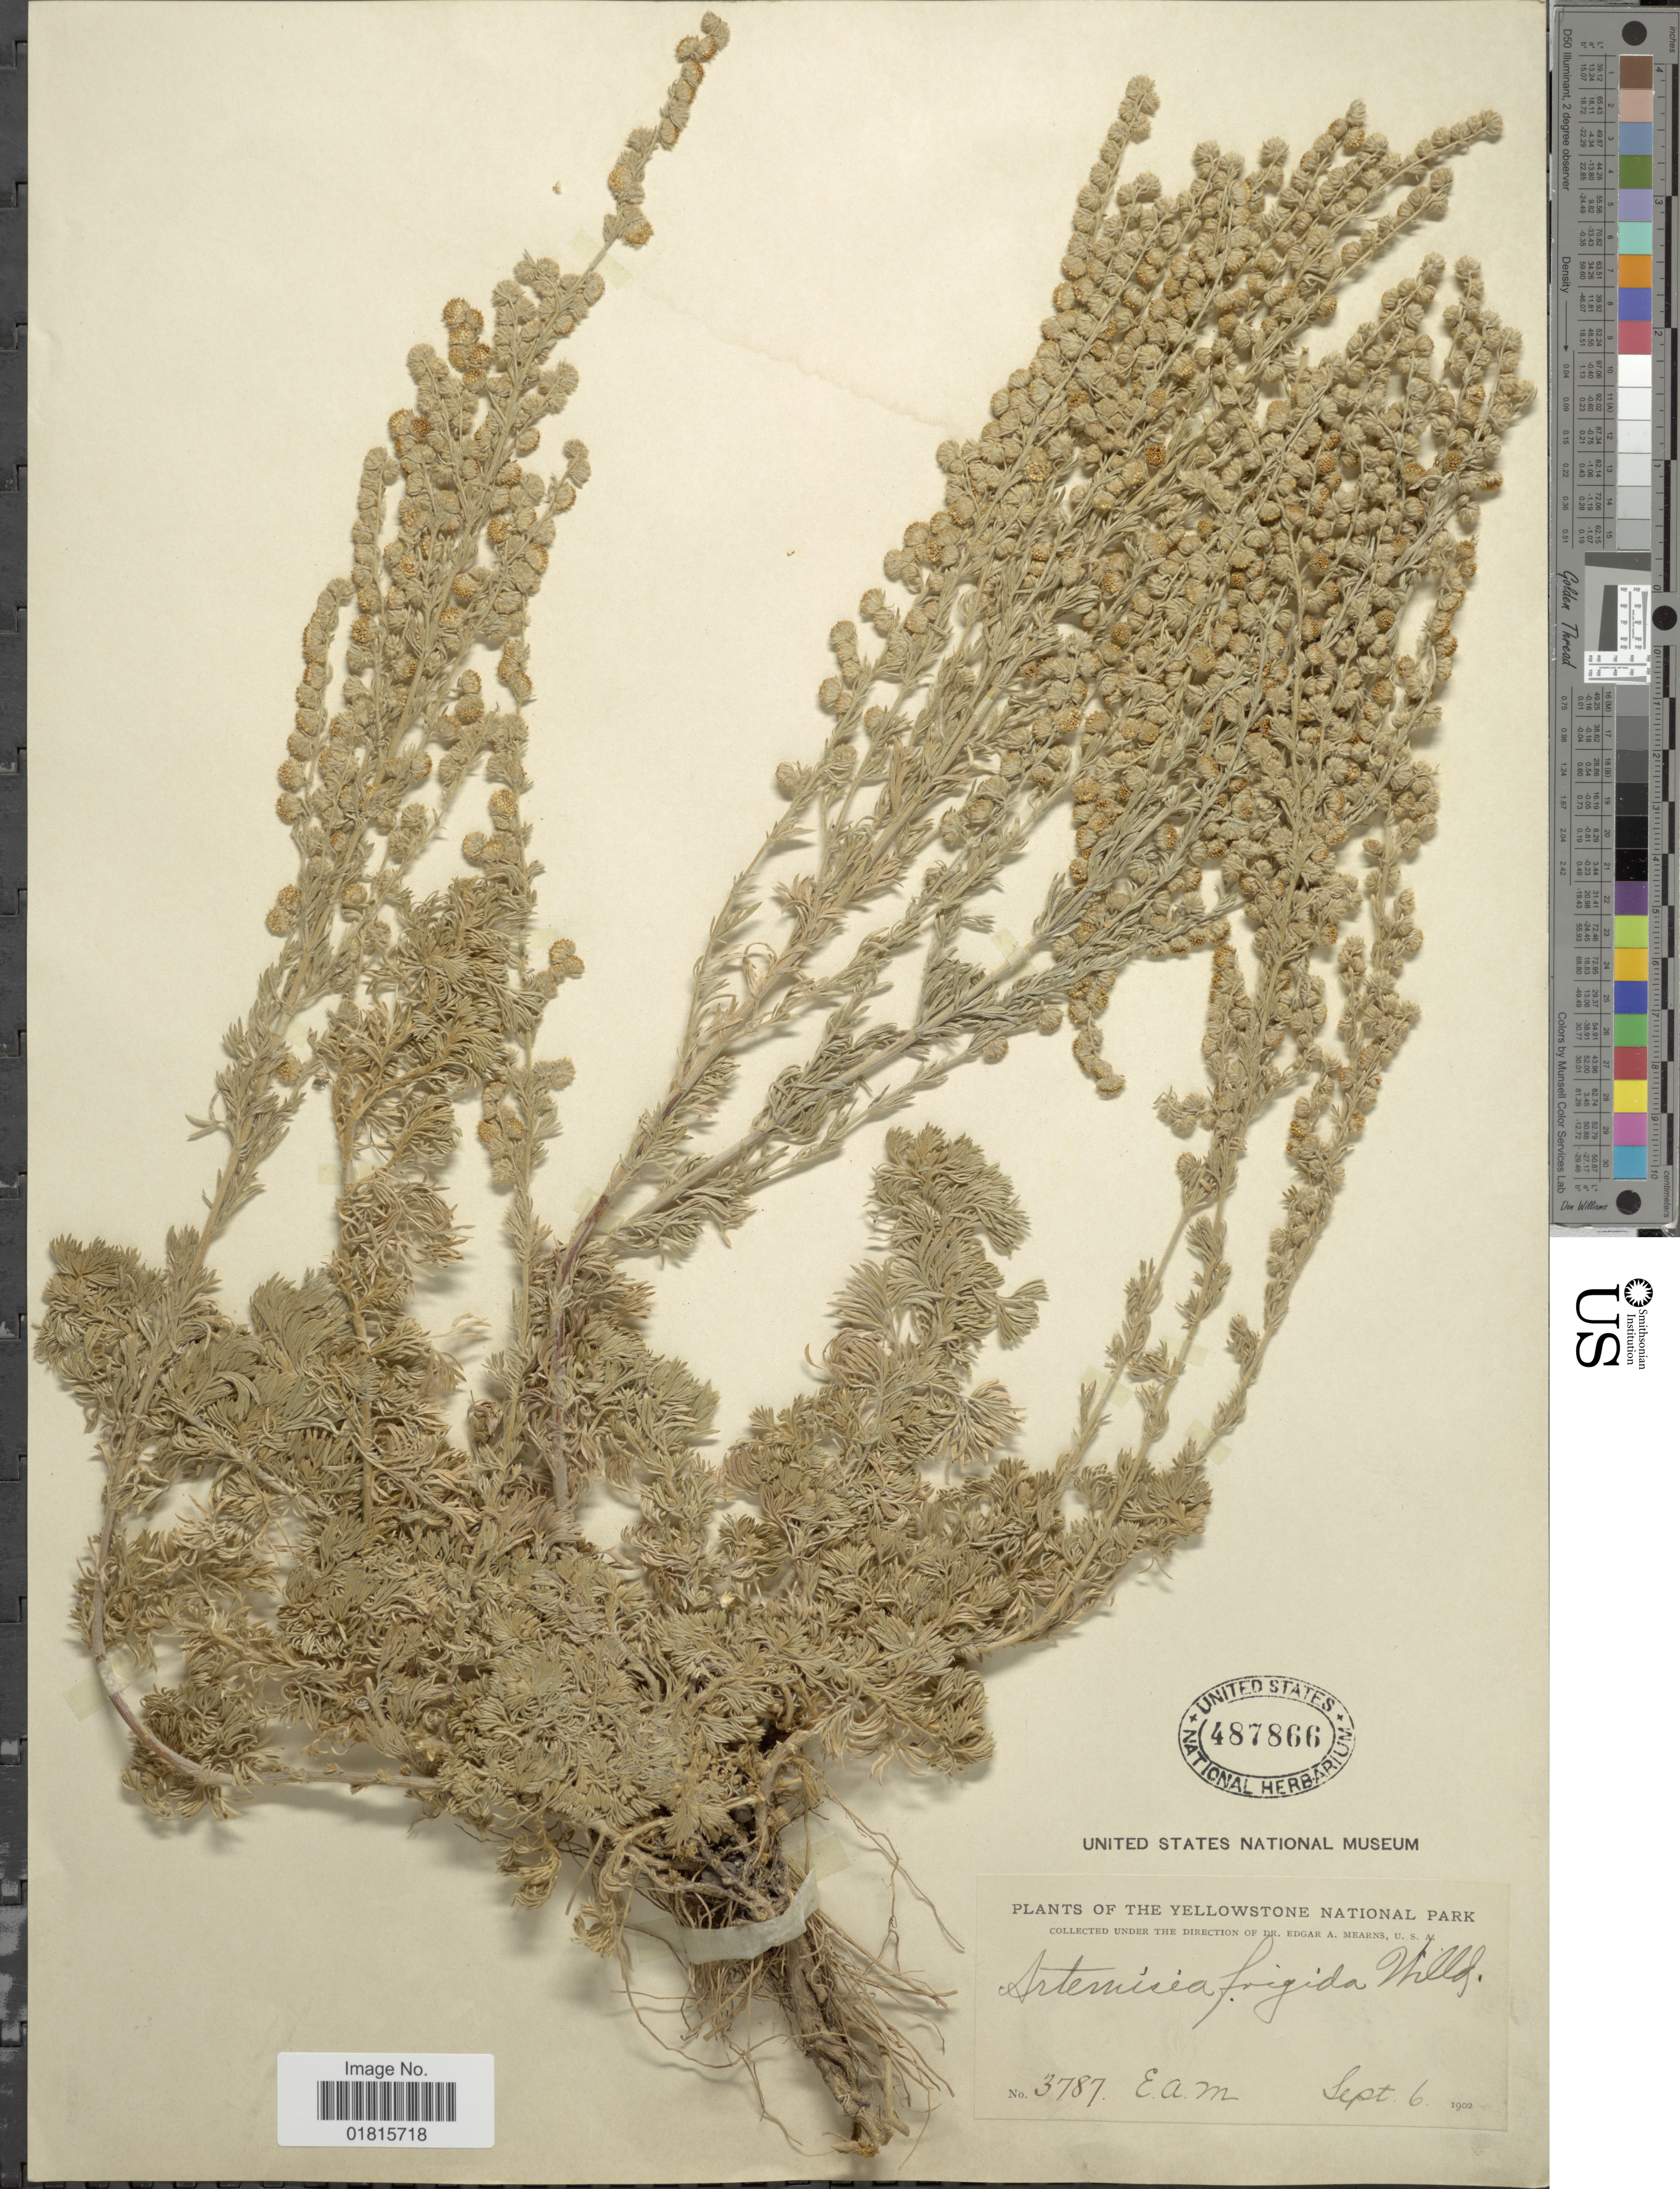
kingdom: Plantae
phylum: Tracheophyta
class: Magnoliopsida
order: Asterales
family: Asteraceae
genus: Artemisia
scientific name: Artemisia frigida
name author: Willd.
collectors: E. A. Mearns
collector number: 3787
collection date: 1902-09-06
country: United States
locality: The Yellowstone National Park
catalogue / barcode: US 487866